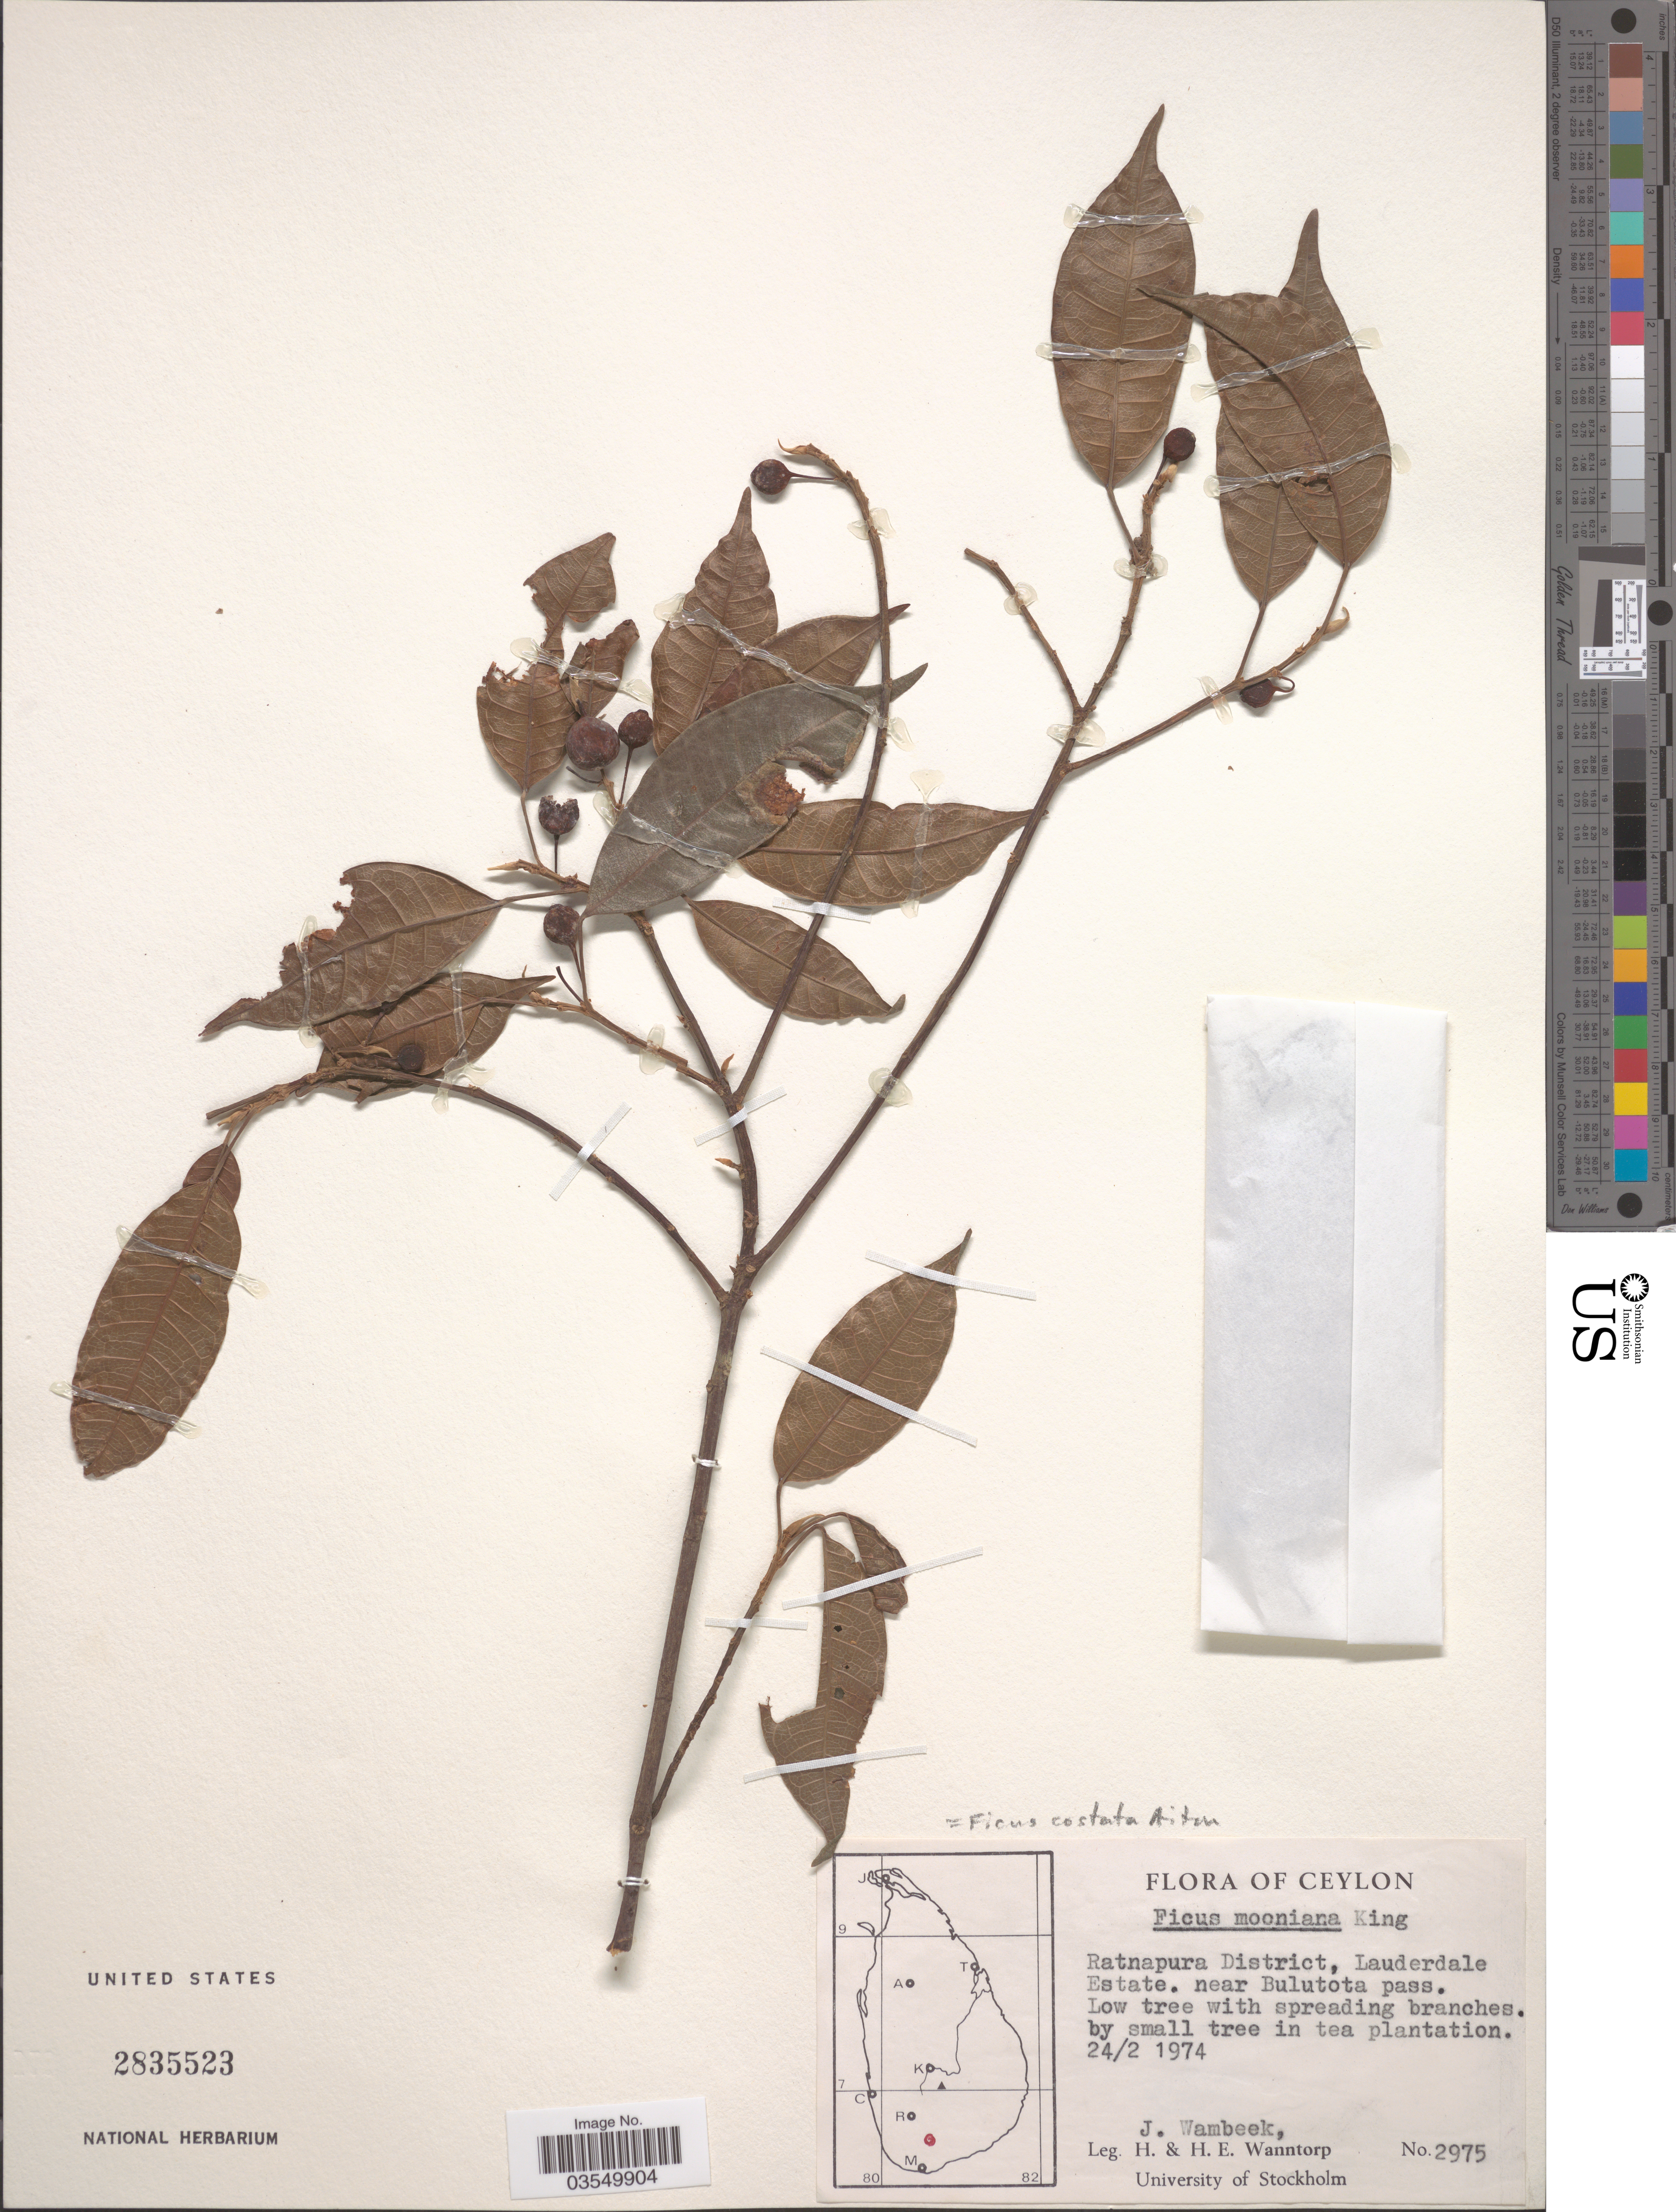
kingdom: Plantae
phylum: Tracheophyta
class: Magnoliopsida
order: Rosales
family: Moraceae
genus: Ficus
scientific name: Ficus costata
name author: Aiton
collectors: J. Wambeek, H. Wanntorp & H. Wanntorp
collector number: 2975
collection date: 1974-02-24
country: Sri Lanka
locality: Ceylon. Ratnapura District, Lauderdale Estate, near Bulutota pass.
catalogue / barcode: US 2835523